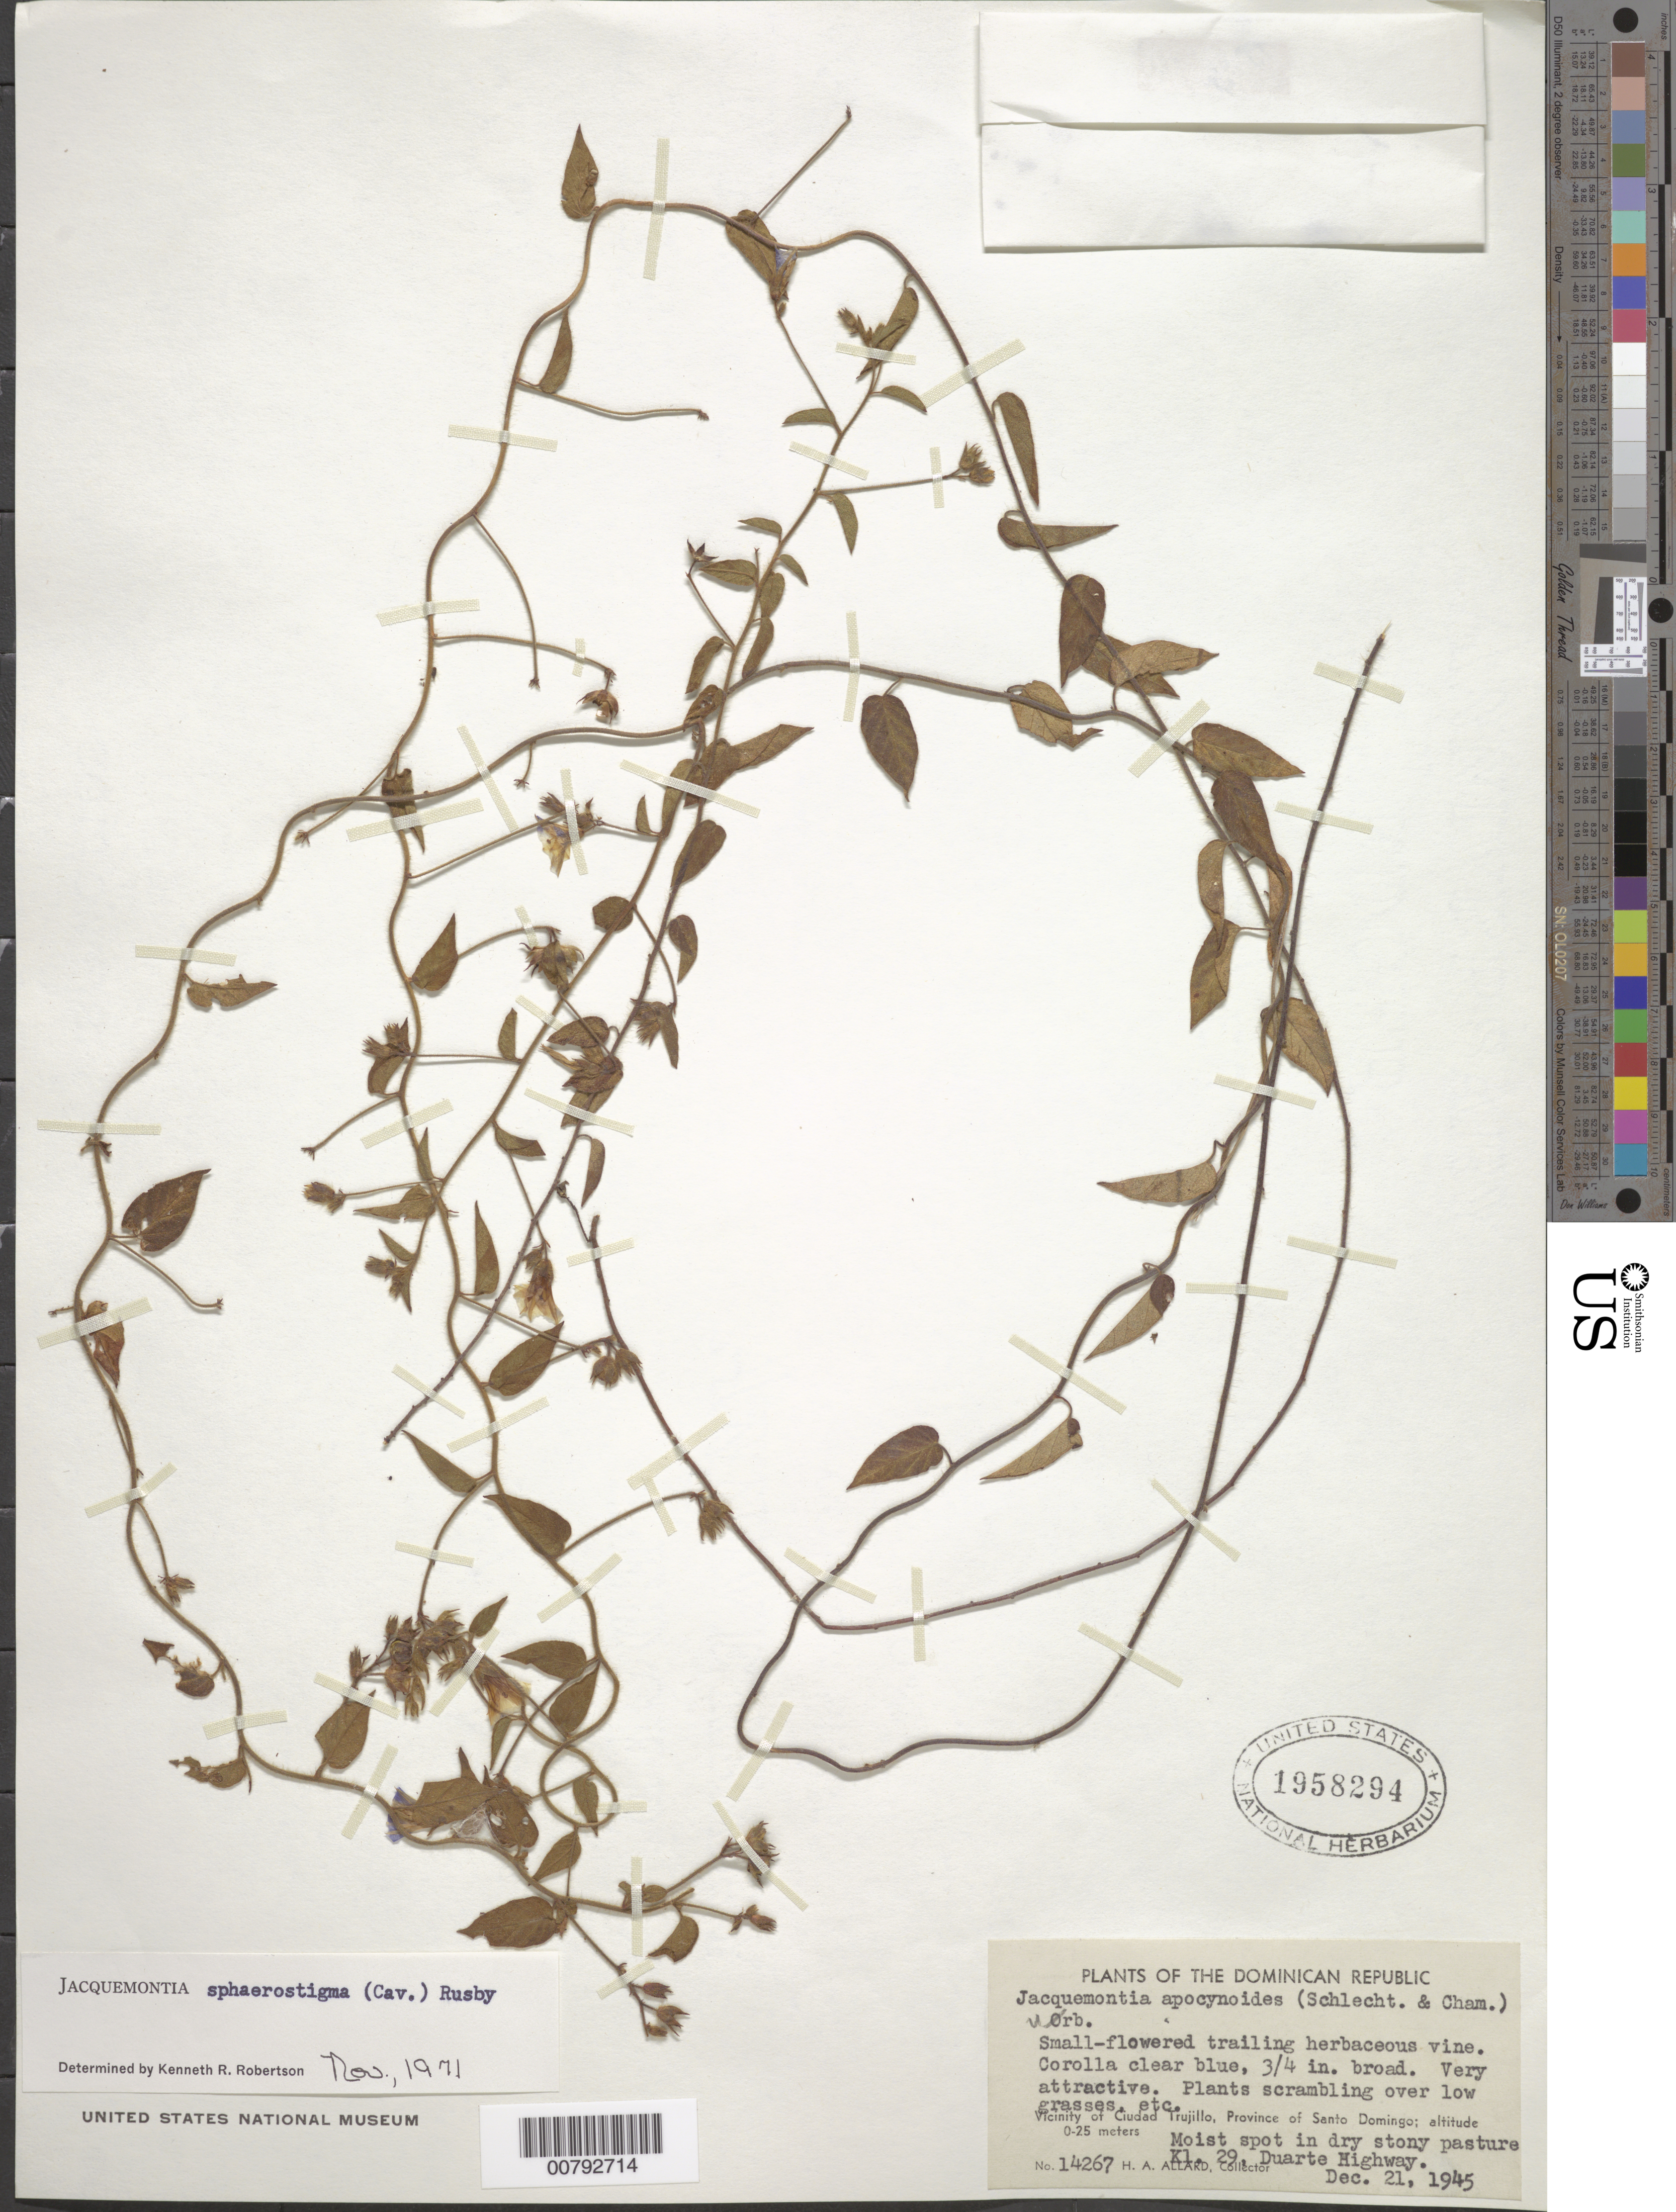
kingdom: Plantae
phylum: Tracheophyta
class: Magnoliopsida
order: Solanales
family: Convolvulaceae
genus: Jacquemontia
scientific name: Jacquemontia spharostigma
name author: (Cav.) Rusby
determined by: Robertson, K. R.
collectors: H. A. Allard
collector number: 14267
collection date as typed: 21 Dec 1945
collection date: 1945-12-21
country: Dominican Republic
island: Hispaniola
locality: Province of Santo Domingo, vicinity of Ciudad Trujillo, KI.29 Duarte Highway.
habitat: Moist spot in dry stony pasture.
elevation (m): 0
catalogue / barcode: US 1958294